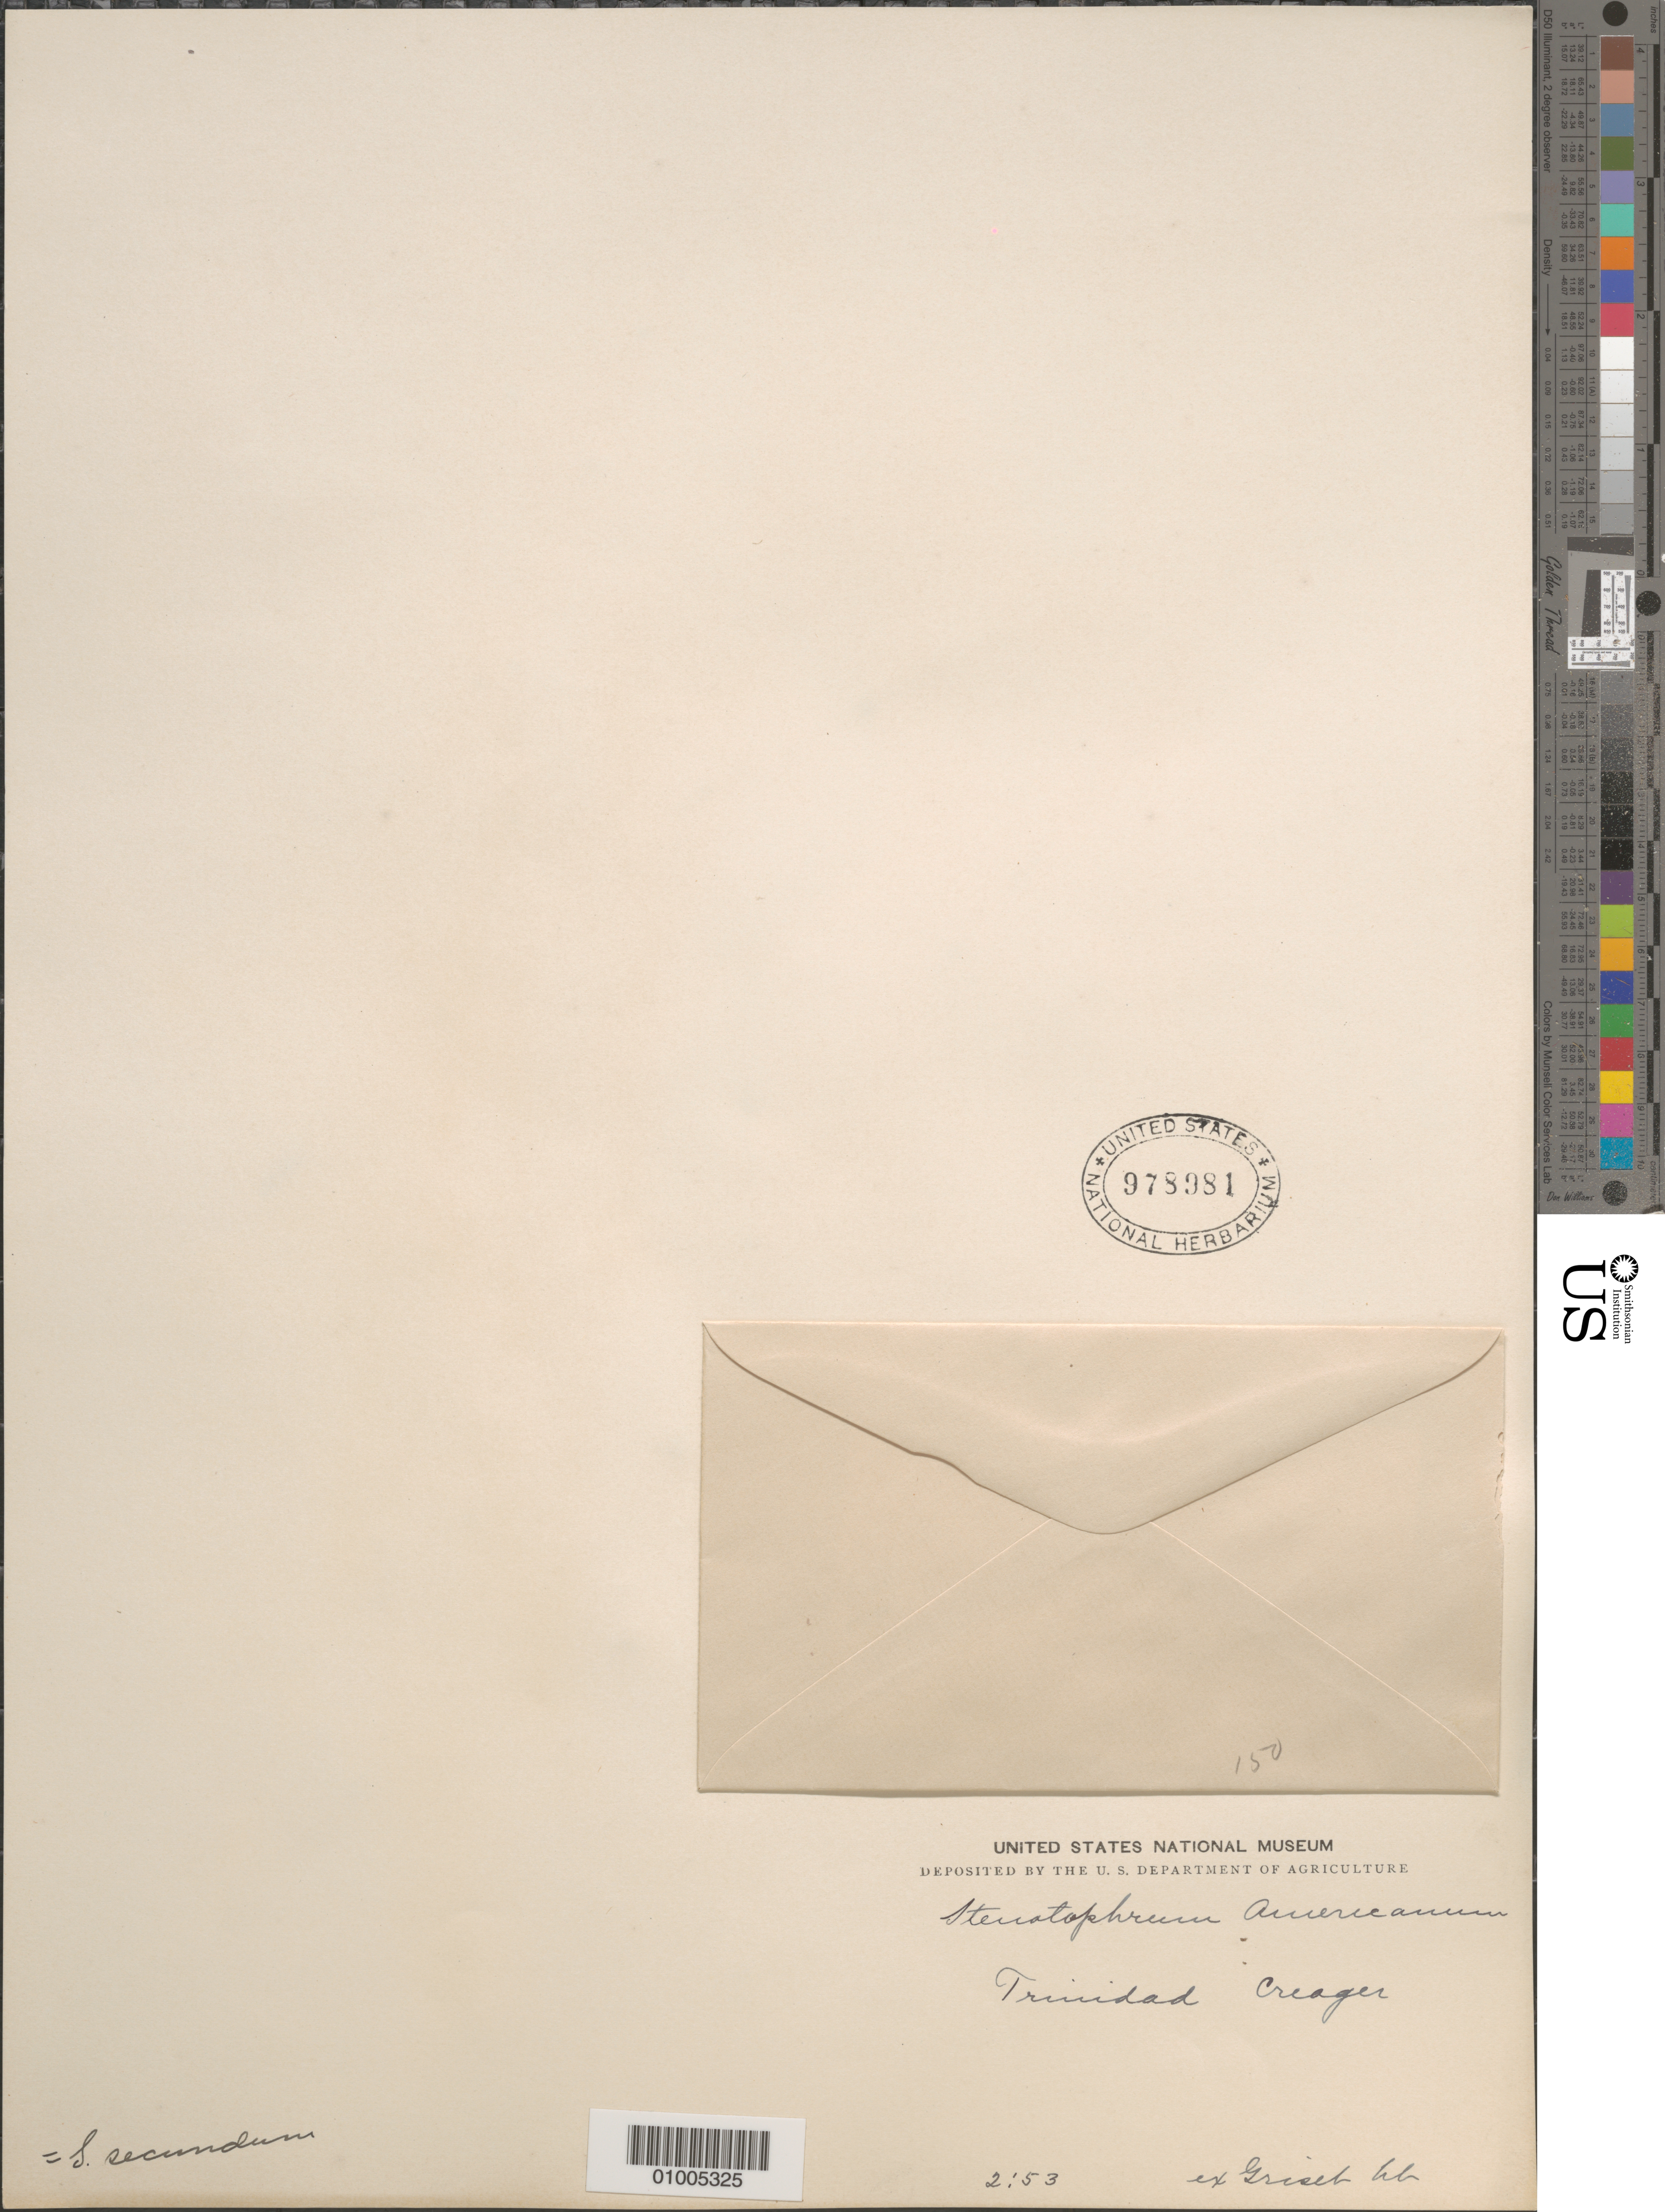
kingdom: Plantae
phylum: Tracheophyta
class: Liliopsida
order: Poales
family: Poaceae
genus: Stenotaphrum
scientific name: Stenotaphrum secundatum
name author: (Walter) Kuntze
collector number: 150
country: Trinidad and Tobago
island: Trinidad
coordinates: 0 N, 0 E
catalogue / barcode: US 978981